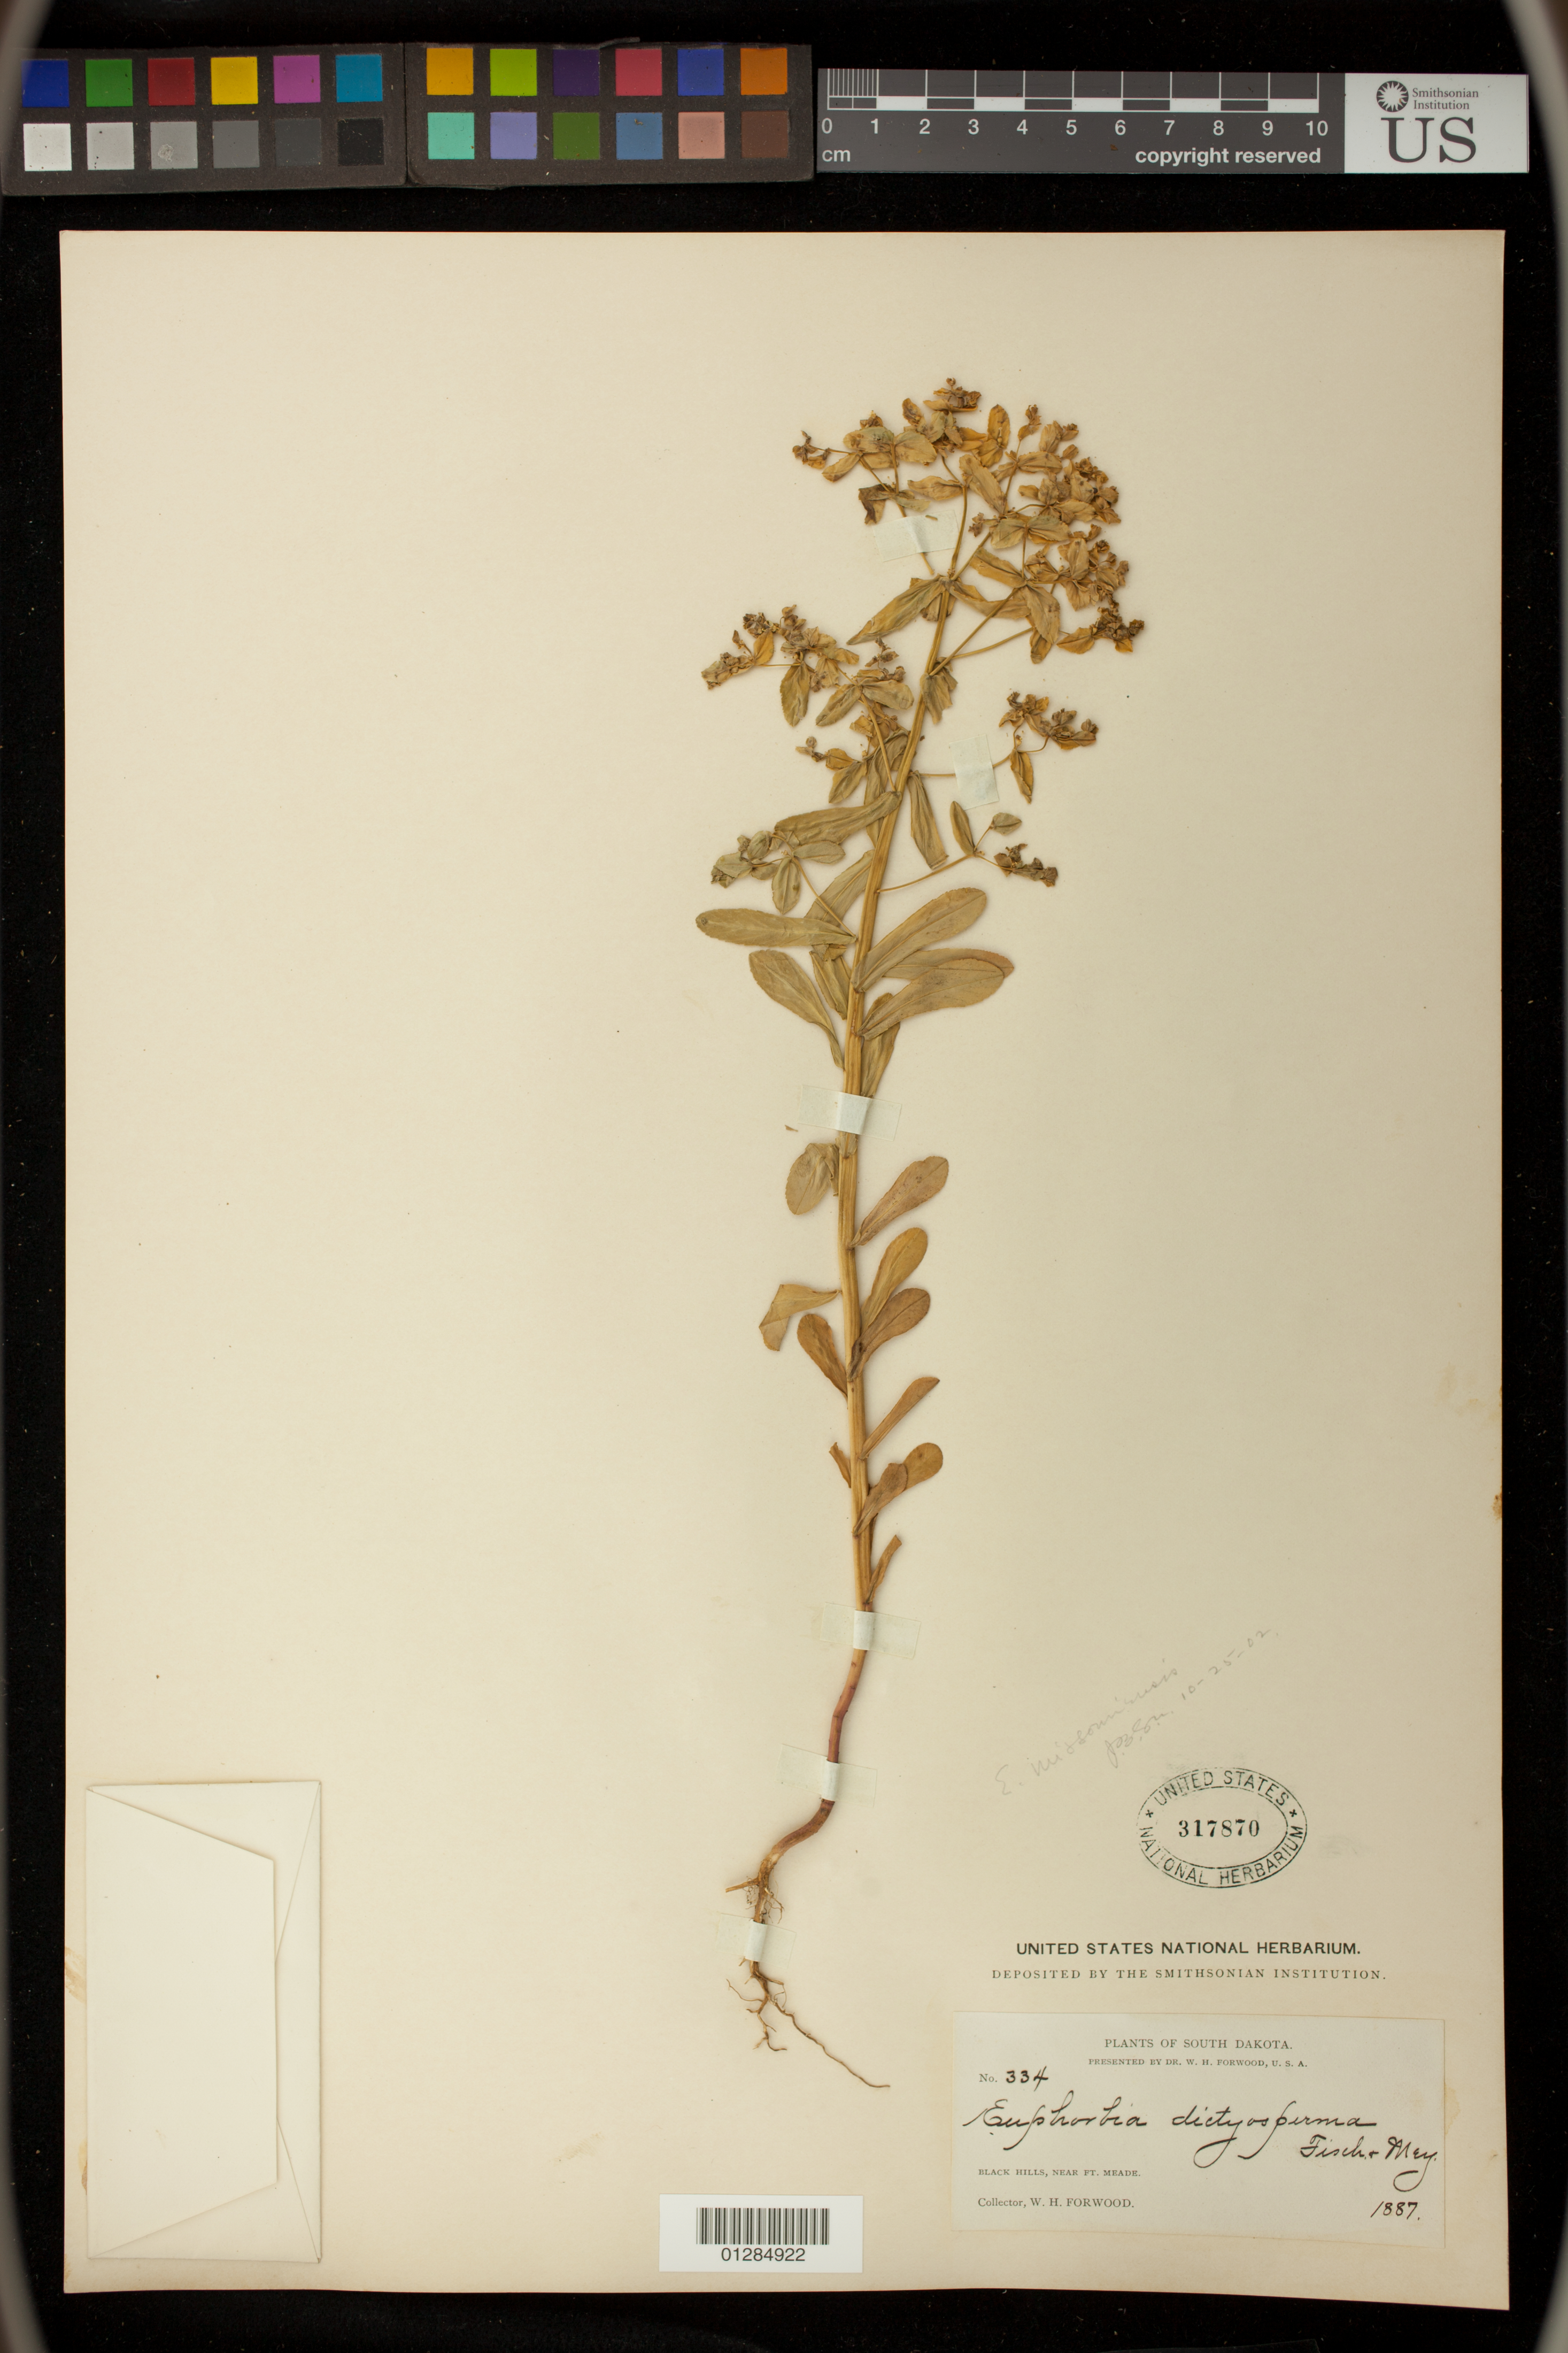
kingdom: Plantae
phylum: Tracheophyta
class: Magnoliopsida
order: Malpighiales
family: Euphorbiaceae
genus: Euphorbia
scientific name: Euphorbia spathulata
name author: Lam.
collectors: W. Forwood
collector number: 334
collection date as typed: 1887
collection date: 1887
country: United States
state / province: South Dakota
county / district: Meade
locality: Black Hills, near Ft. Meade.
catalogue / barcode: US 317870